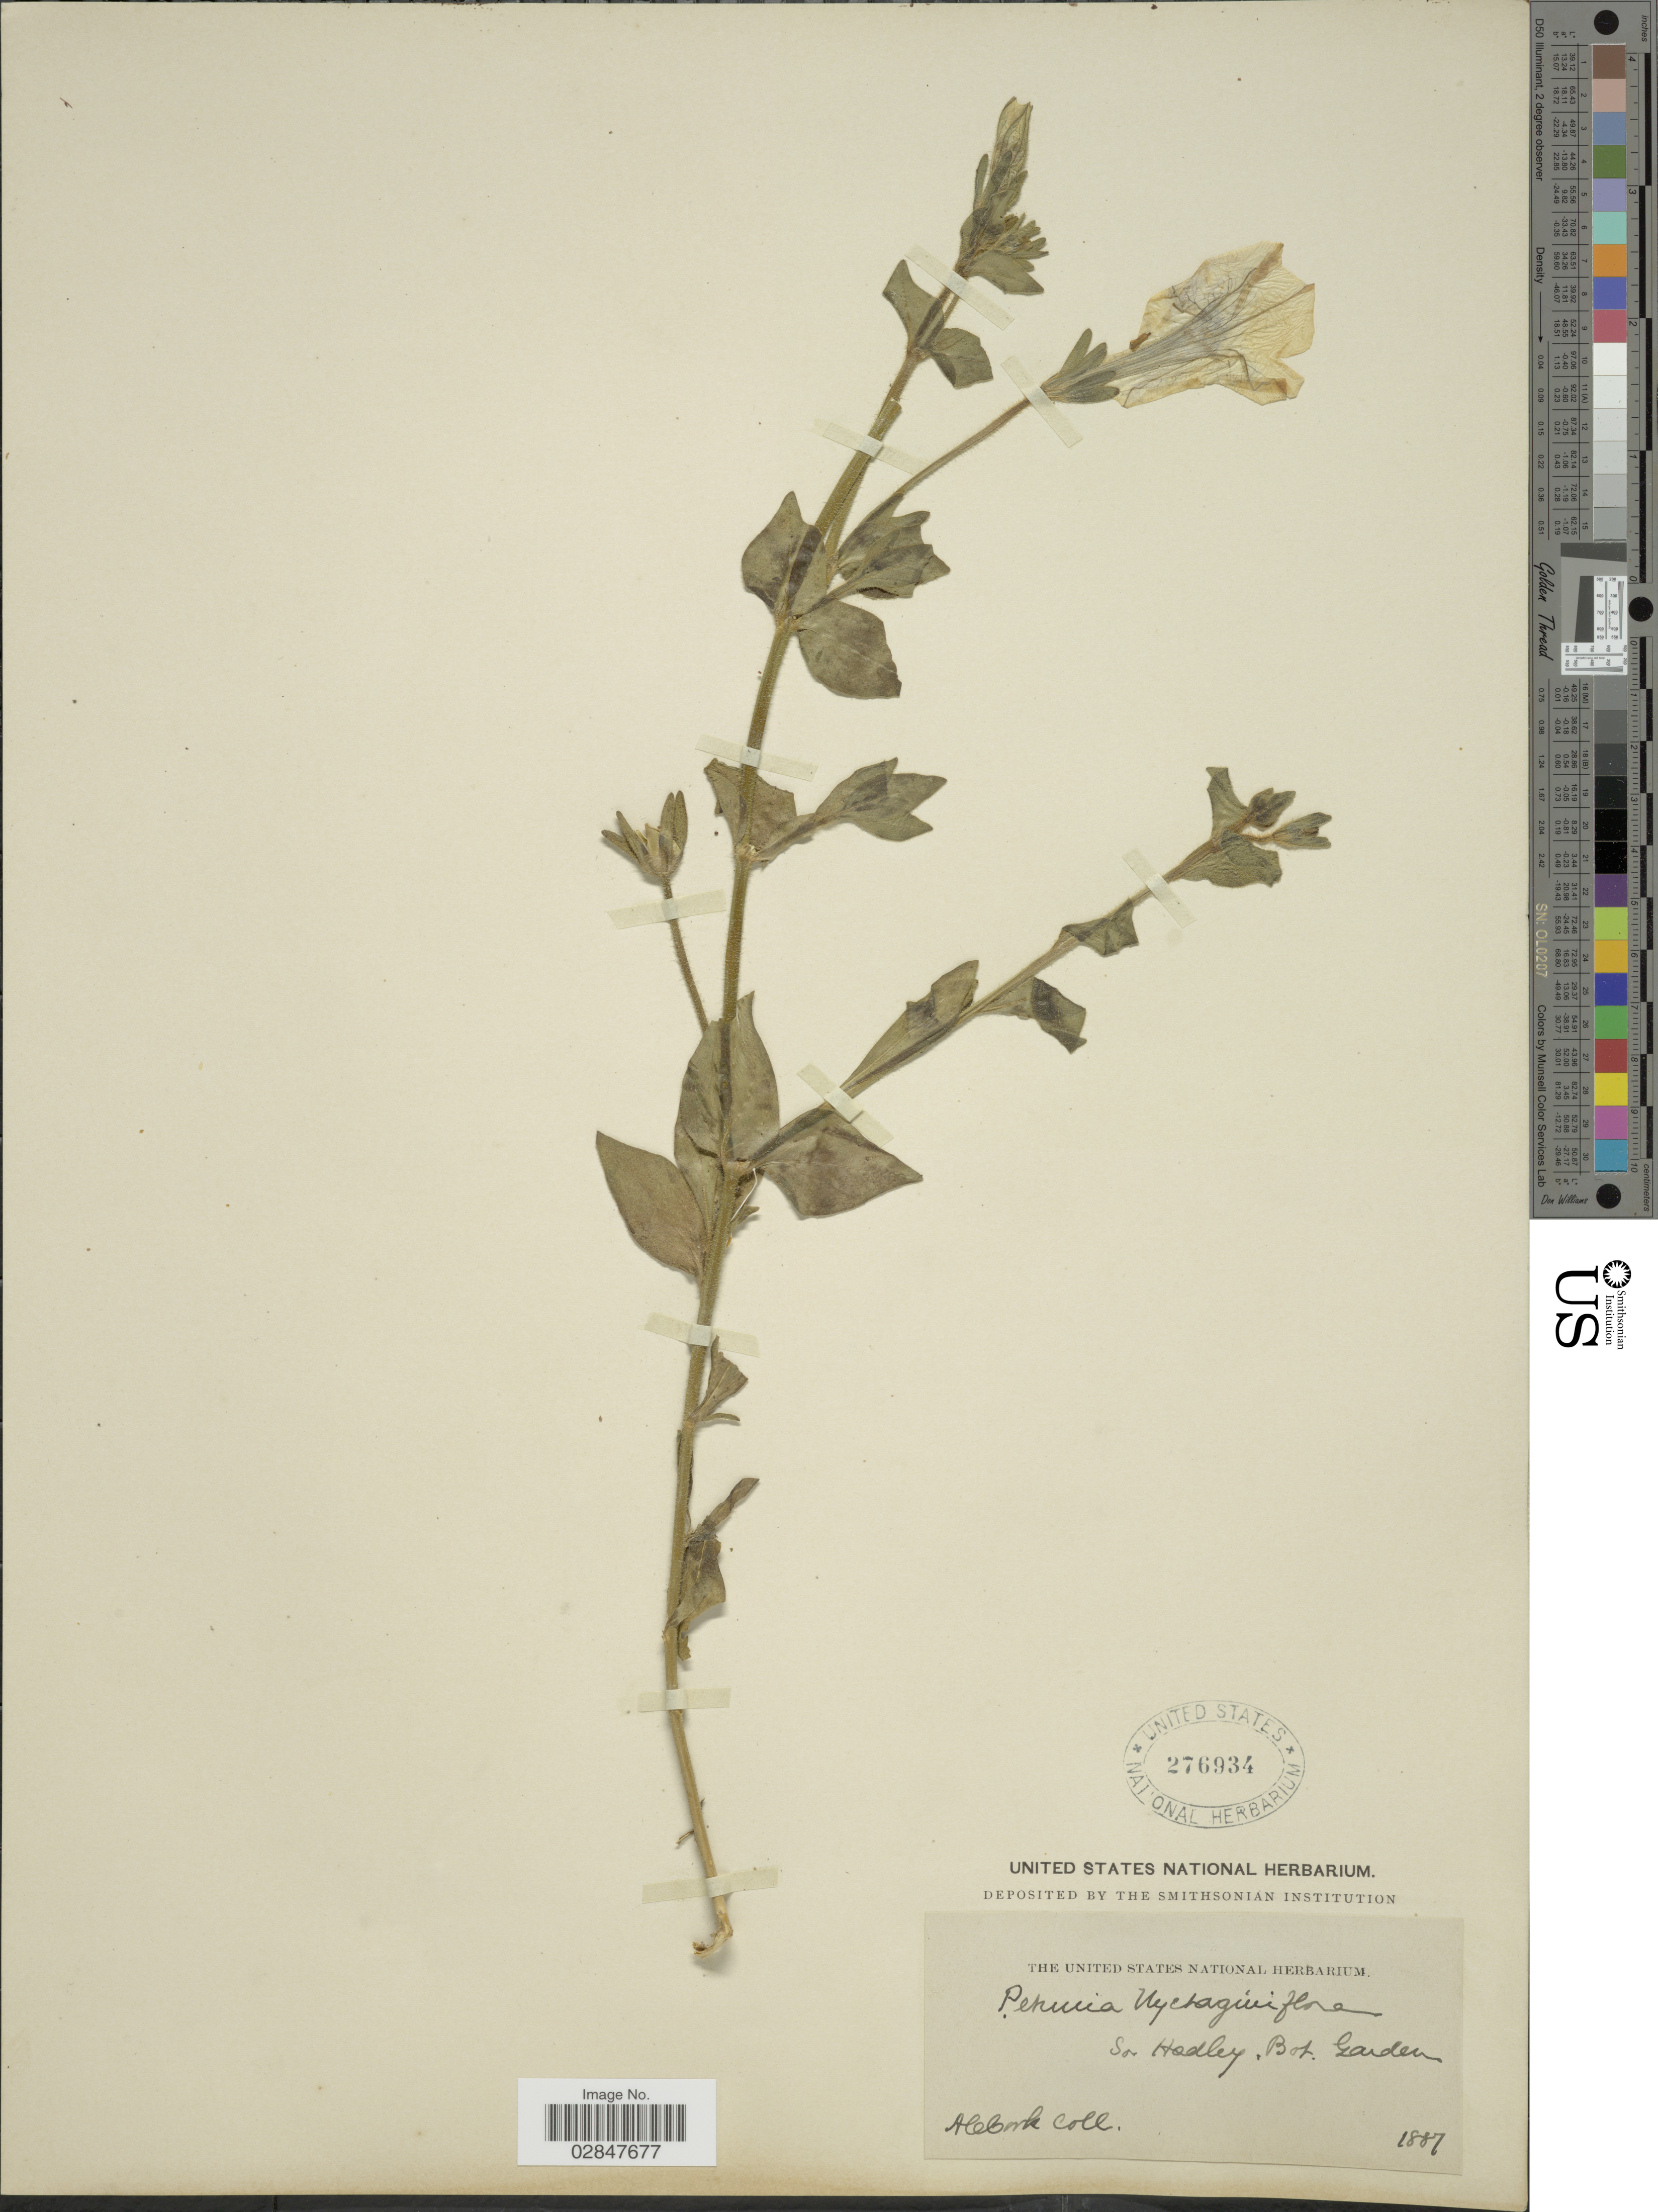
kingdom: Plantae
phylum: Tracheophyta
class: Magnoliopsida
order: Solanales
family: Solanaceae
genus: Petunia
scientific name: Petunia axillaris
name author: (Lam.) Britton, Stearns & Poggenb.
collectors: Alice C. Cook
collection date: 1887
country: United States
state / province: Massachusetts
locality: S. Hadley. Bot. Garden.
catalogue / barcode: US 276934